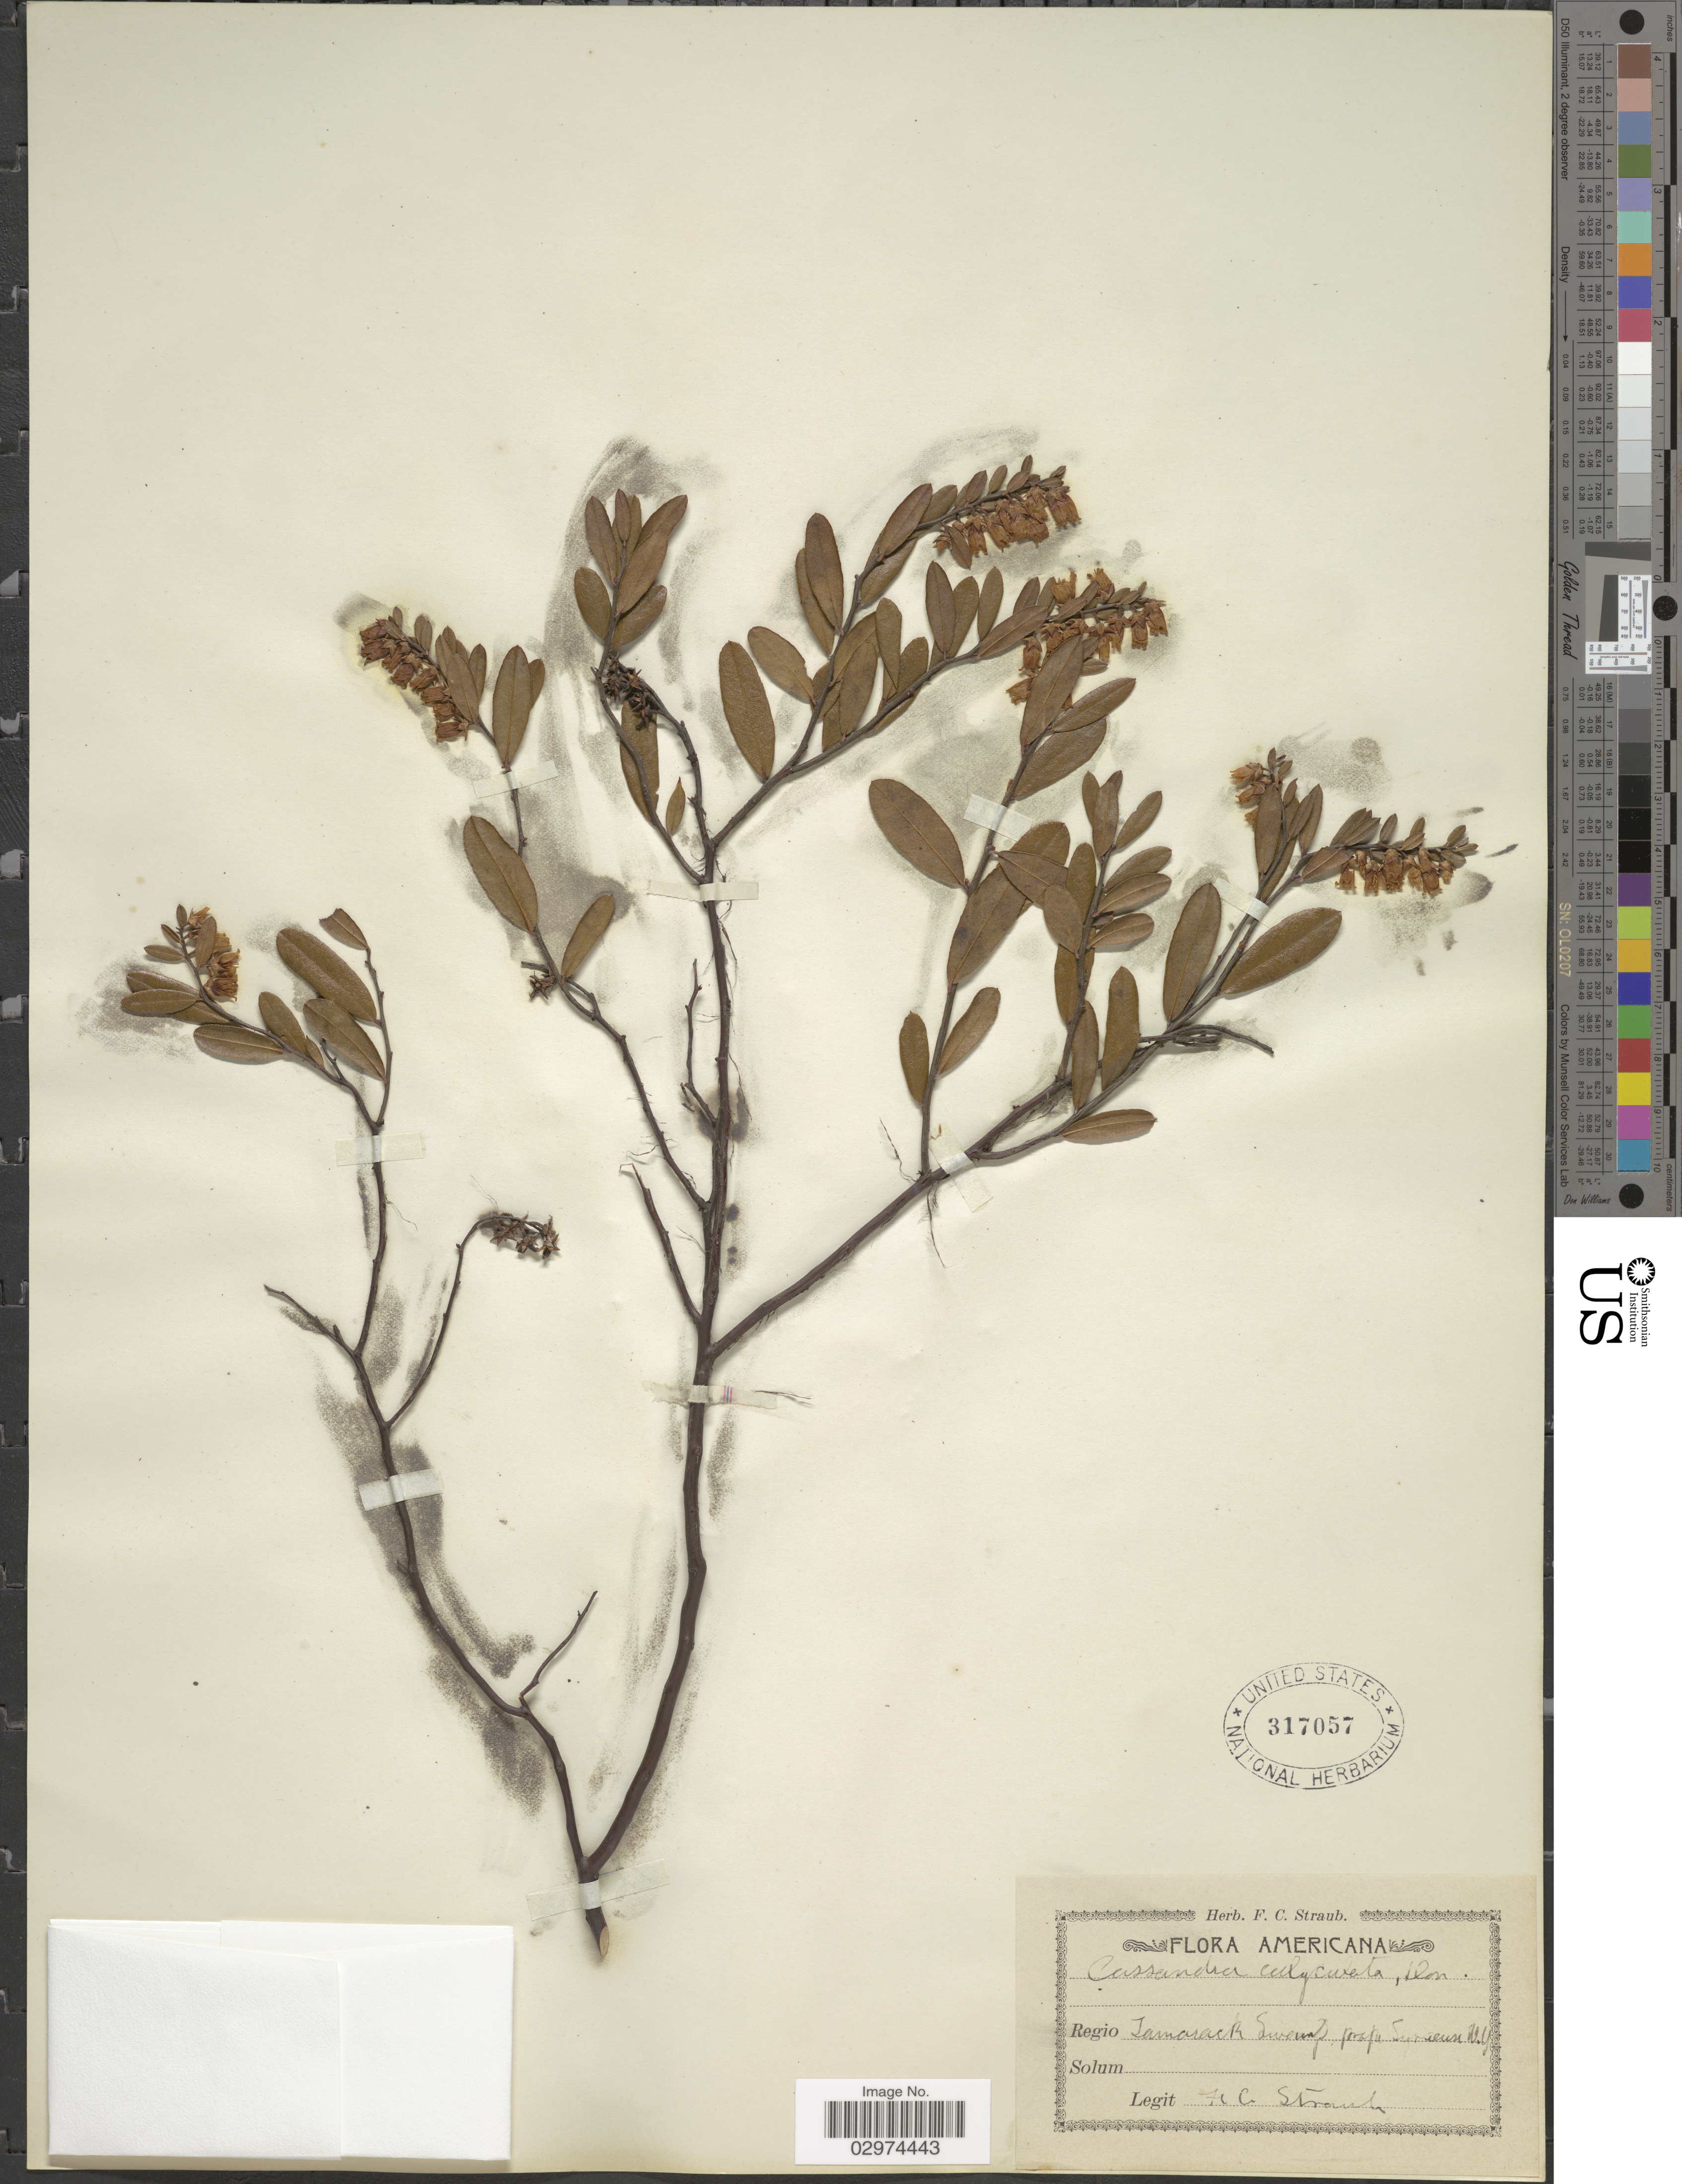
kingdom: Plantae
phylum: Tracheophyta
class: Magnoliopsida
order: Ericales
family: Ericaceae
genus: Chamaedaphne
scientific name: Chamaedaphne calyculata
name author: (L.) Moench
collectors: F. Straub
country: United States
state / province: New York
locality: Tamarack Swamp. prope Syracuse.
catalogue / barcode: US 317057